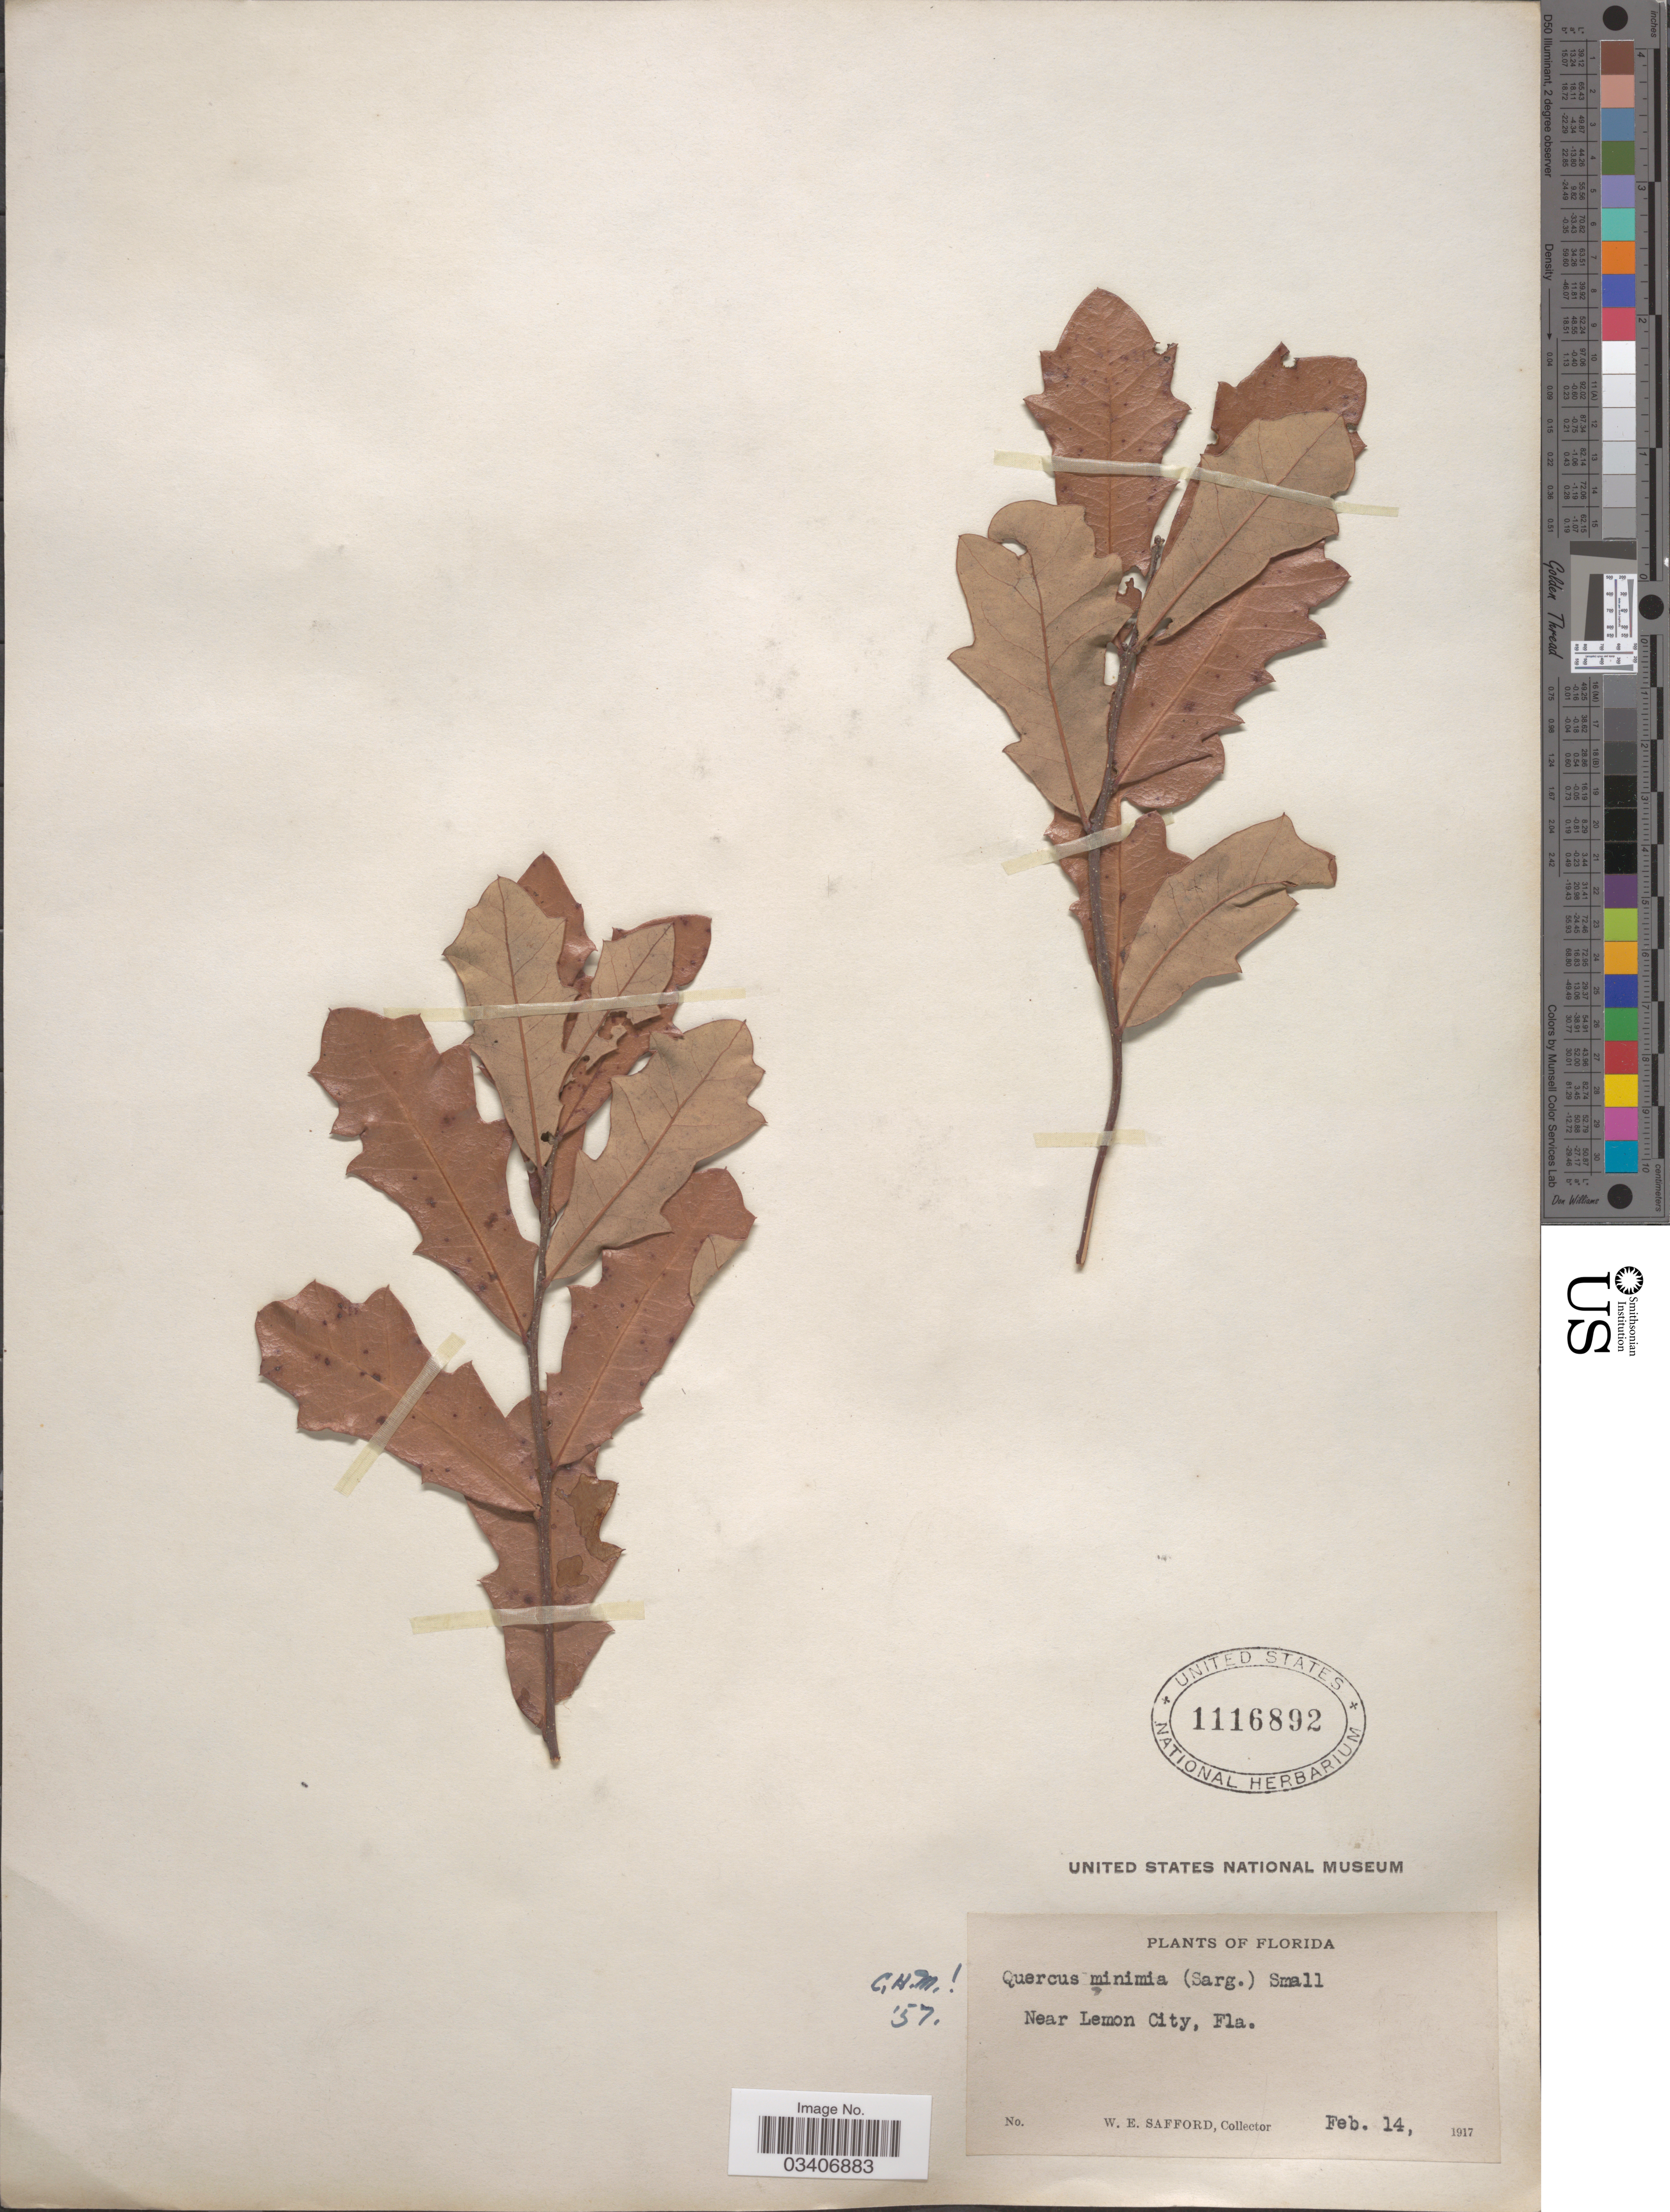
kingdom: Plantae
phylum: Tracheophyta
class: Magnoliopsida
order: Fagales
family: Fagaceae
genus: Quercus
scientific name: Quercus minima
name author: (Sarg.) Small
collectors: W. E. Safford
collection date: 1917-02-14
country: United States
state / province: Florida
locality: Near Lemon City.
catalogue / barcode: US 1116892